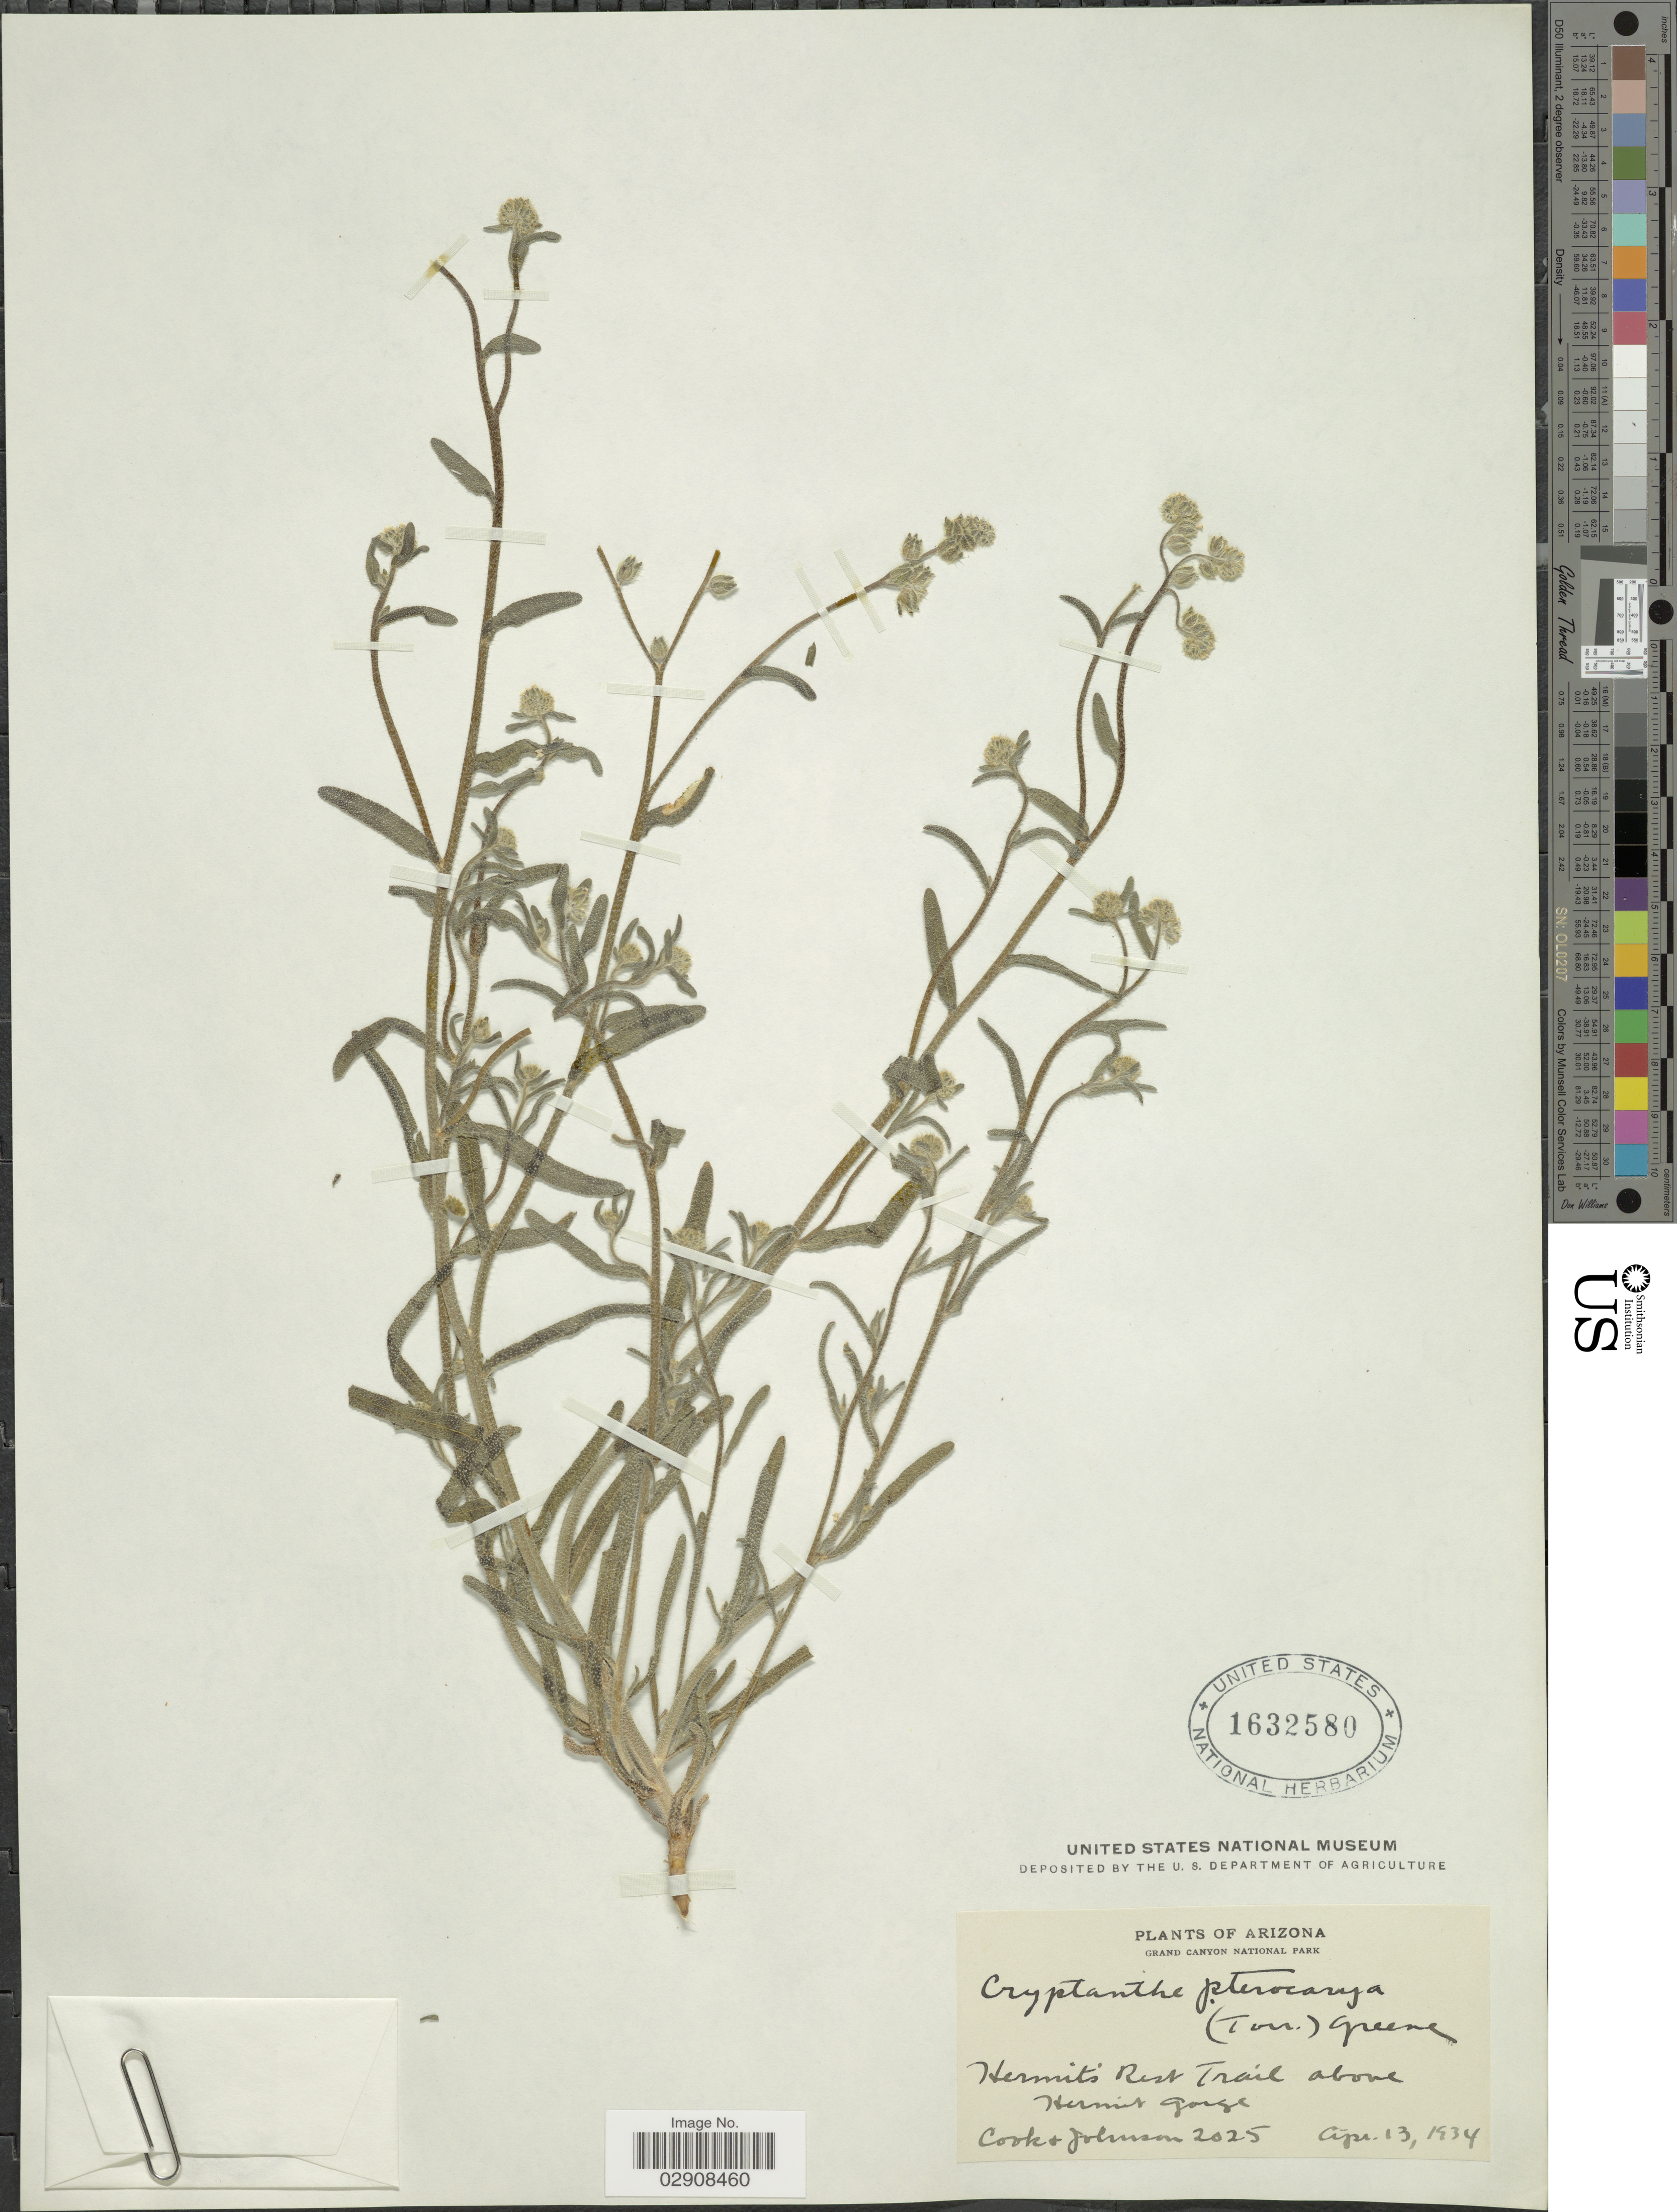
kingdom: Plantae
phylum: Tracheophyta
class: Magnoliopsida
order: Boraginales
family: Boraginaceae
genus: Cryptantha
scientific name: Cryptantha pterocarya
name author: (Torr.) Greene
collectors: Cook, -- & -- Johnson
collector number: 2025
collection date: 1934-04-13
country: United States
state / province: Arizona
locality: Grand Canyon National Park. Hermit's Rest Trail above Hermit gorge.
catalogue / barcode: US 1632580